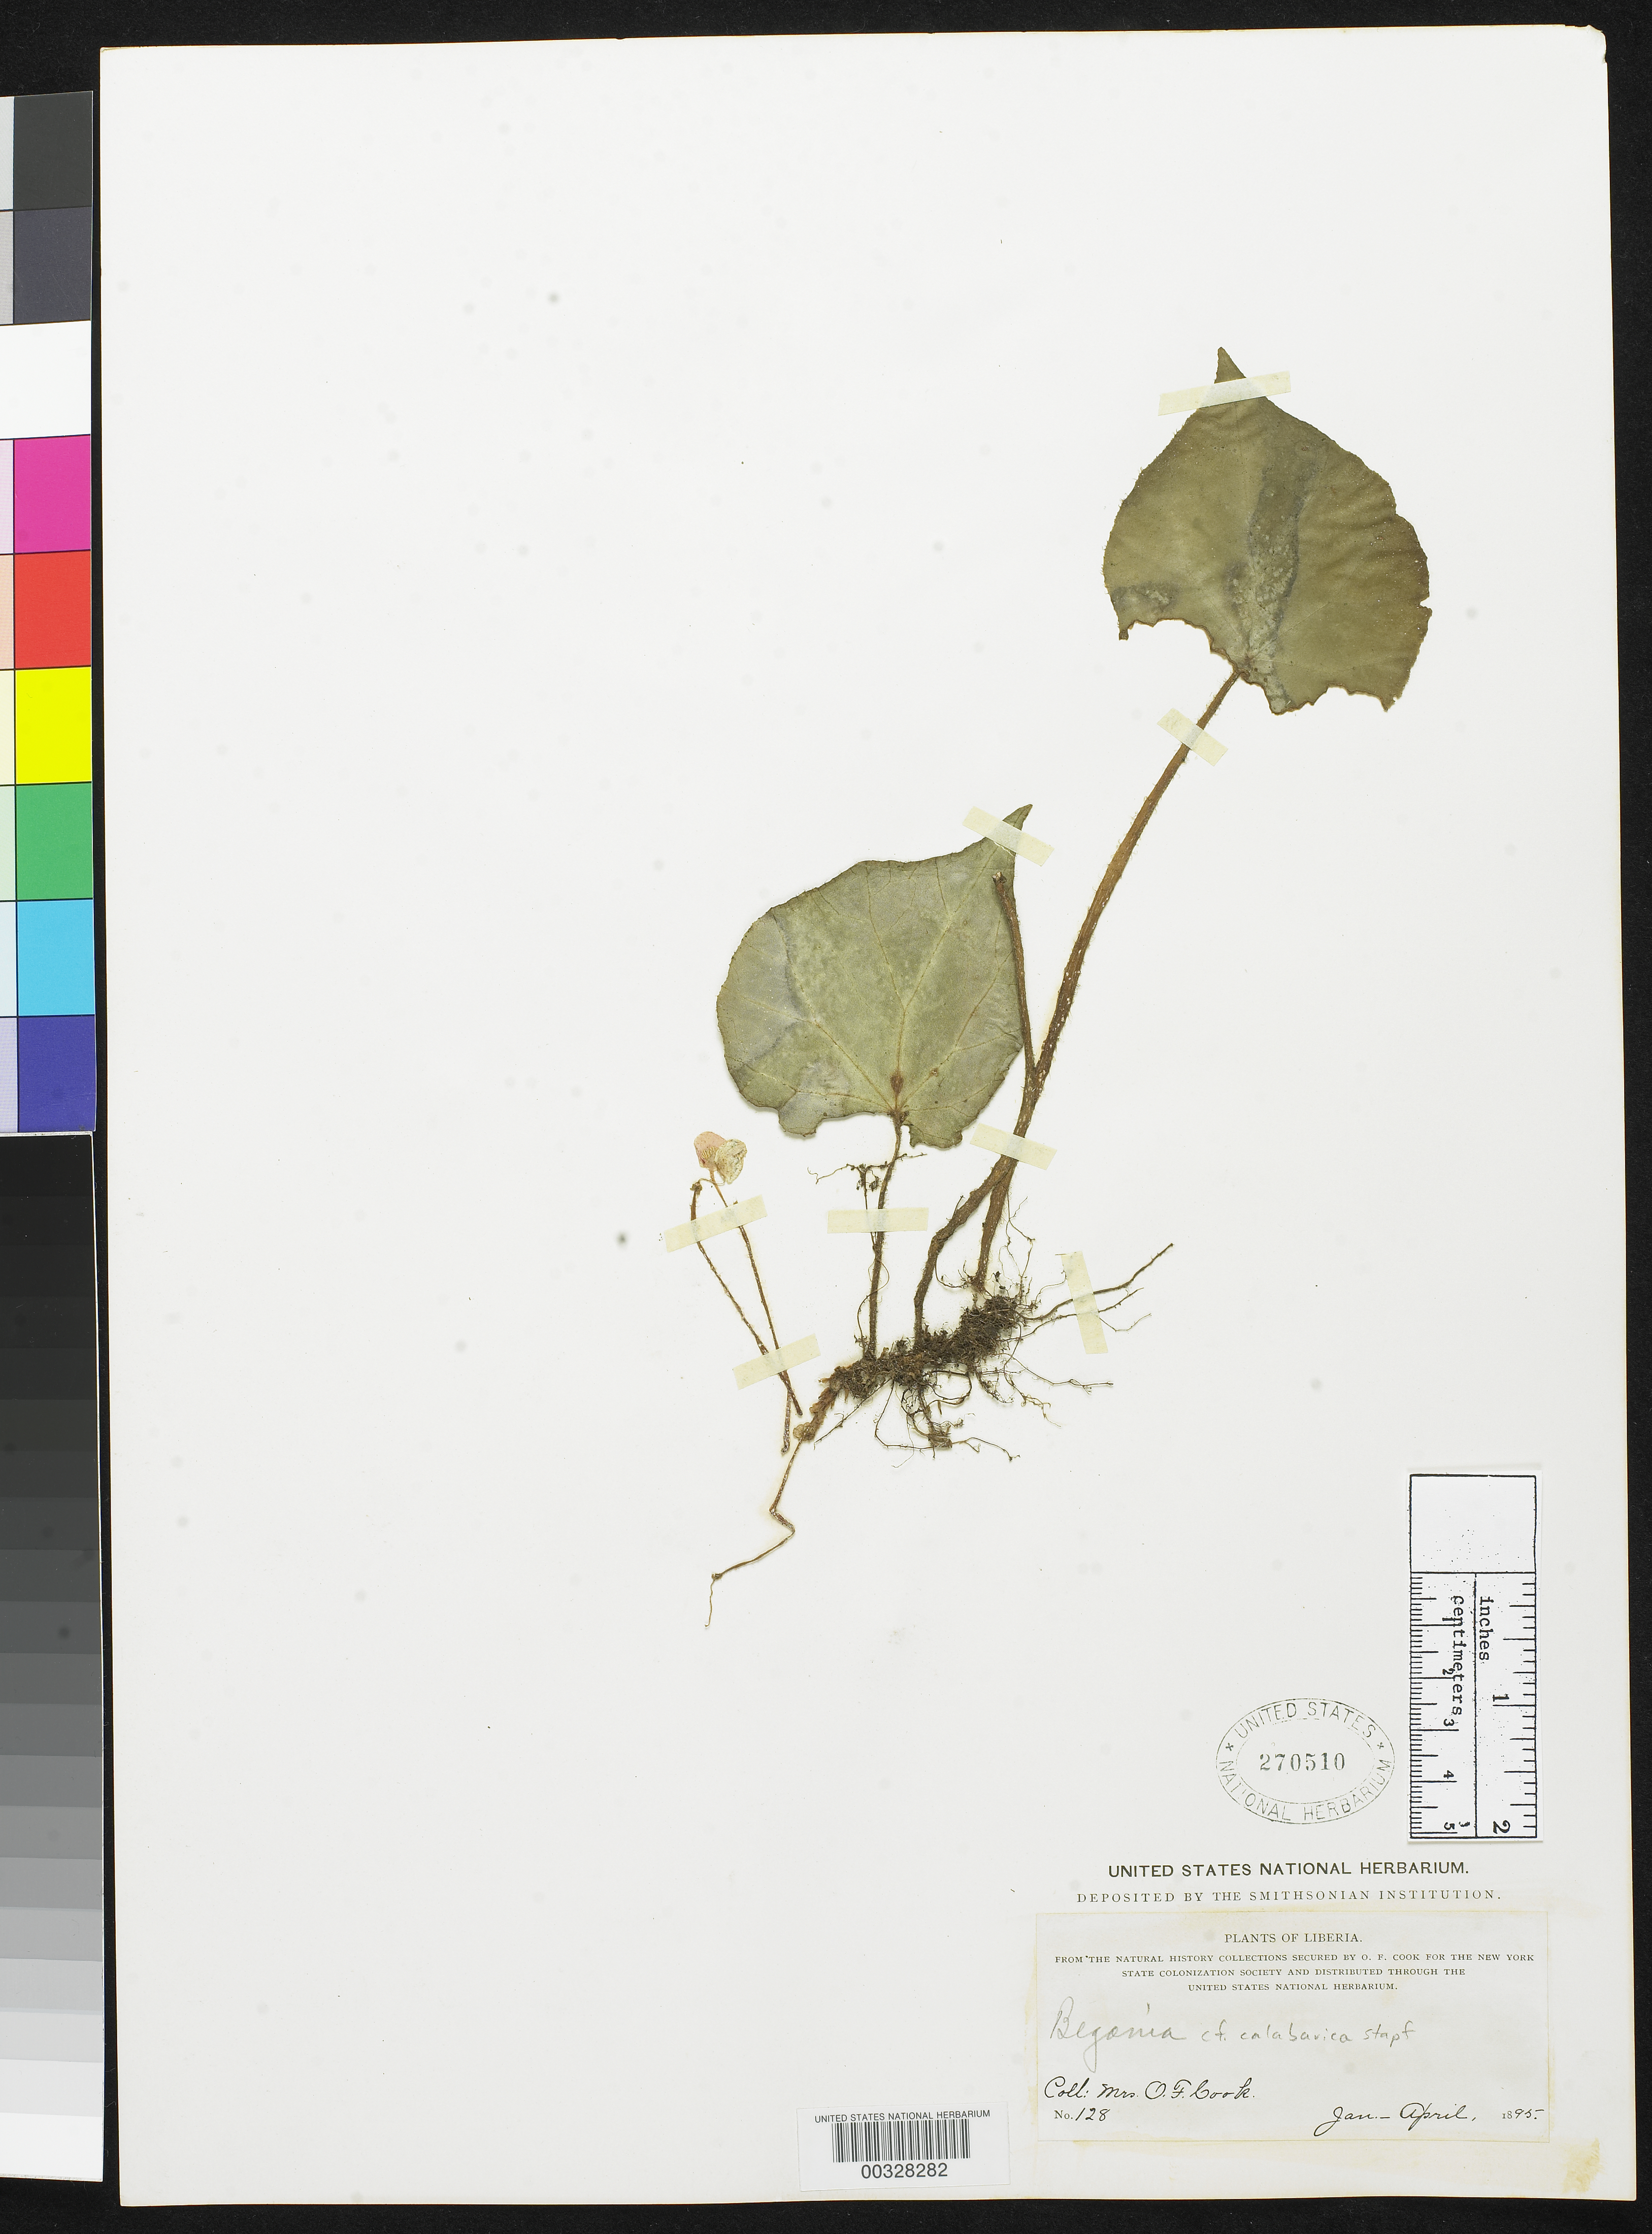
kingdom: Plantae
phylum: Tracheophyta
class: Magnoliopsida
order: Cucurbitales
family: Begoniaceae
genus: Begonia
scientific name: Begonia quadrialata var. quadrialata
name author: Warb.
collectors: Alice C. Cook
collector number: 128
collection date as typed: Jan 1895 to -- Apr 1895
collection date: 1895-01/1895-04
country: Liberia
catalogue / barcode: US 270510